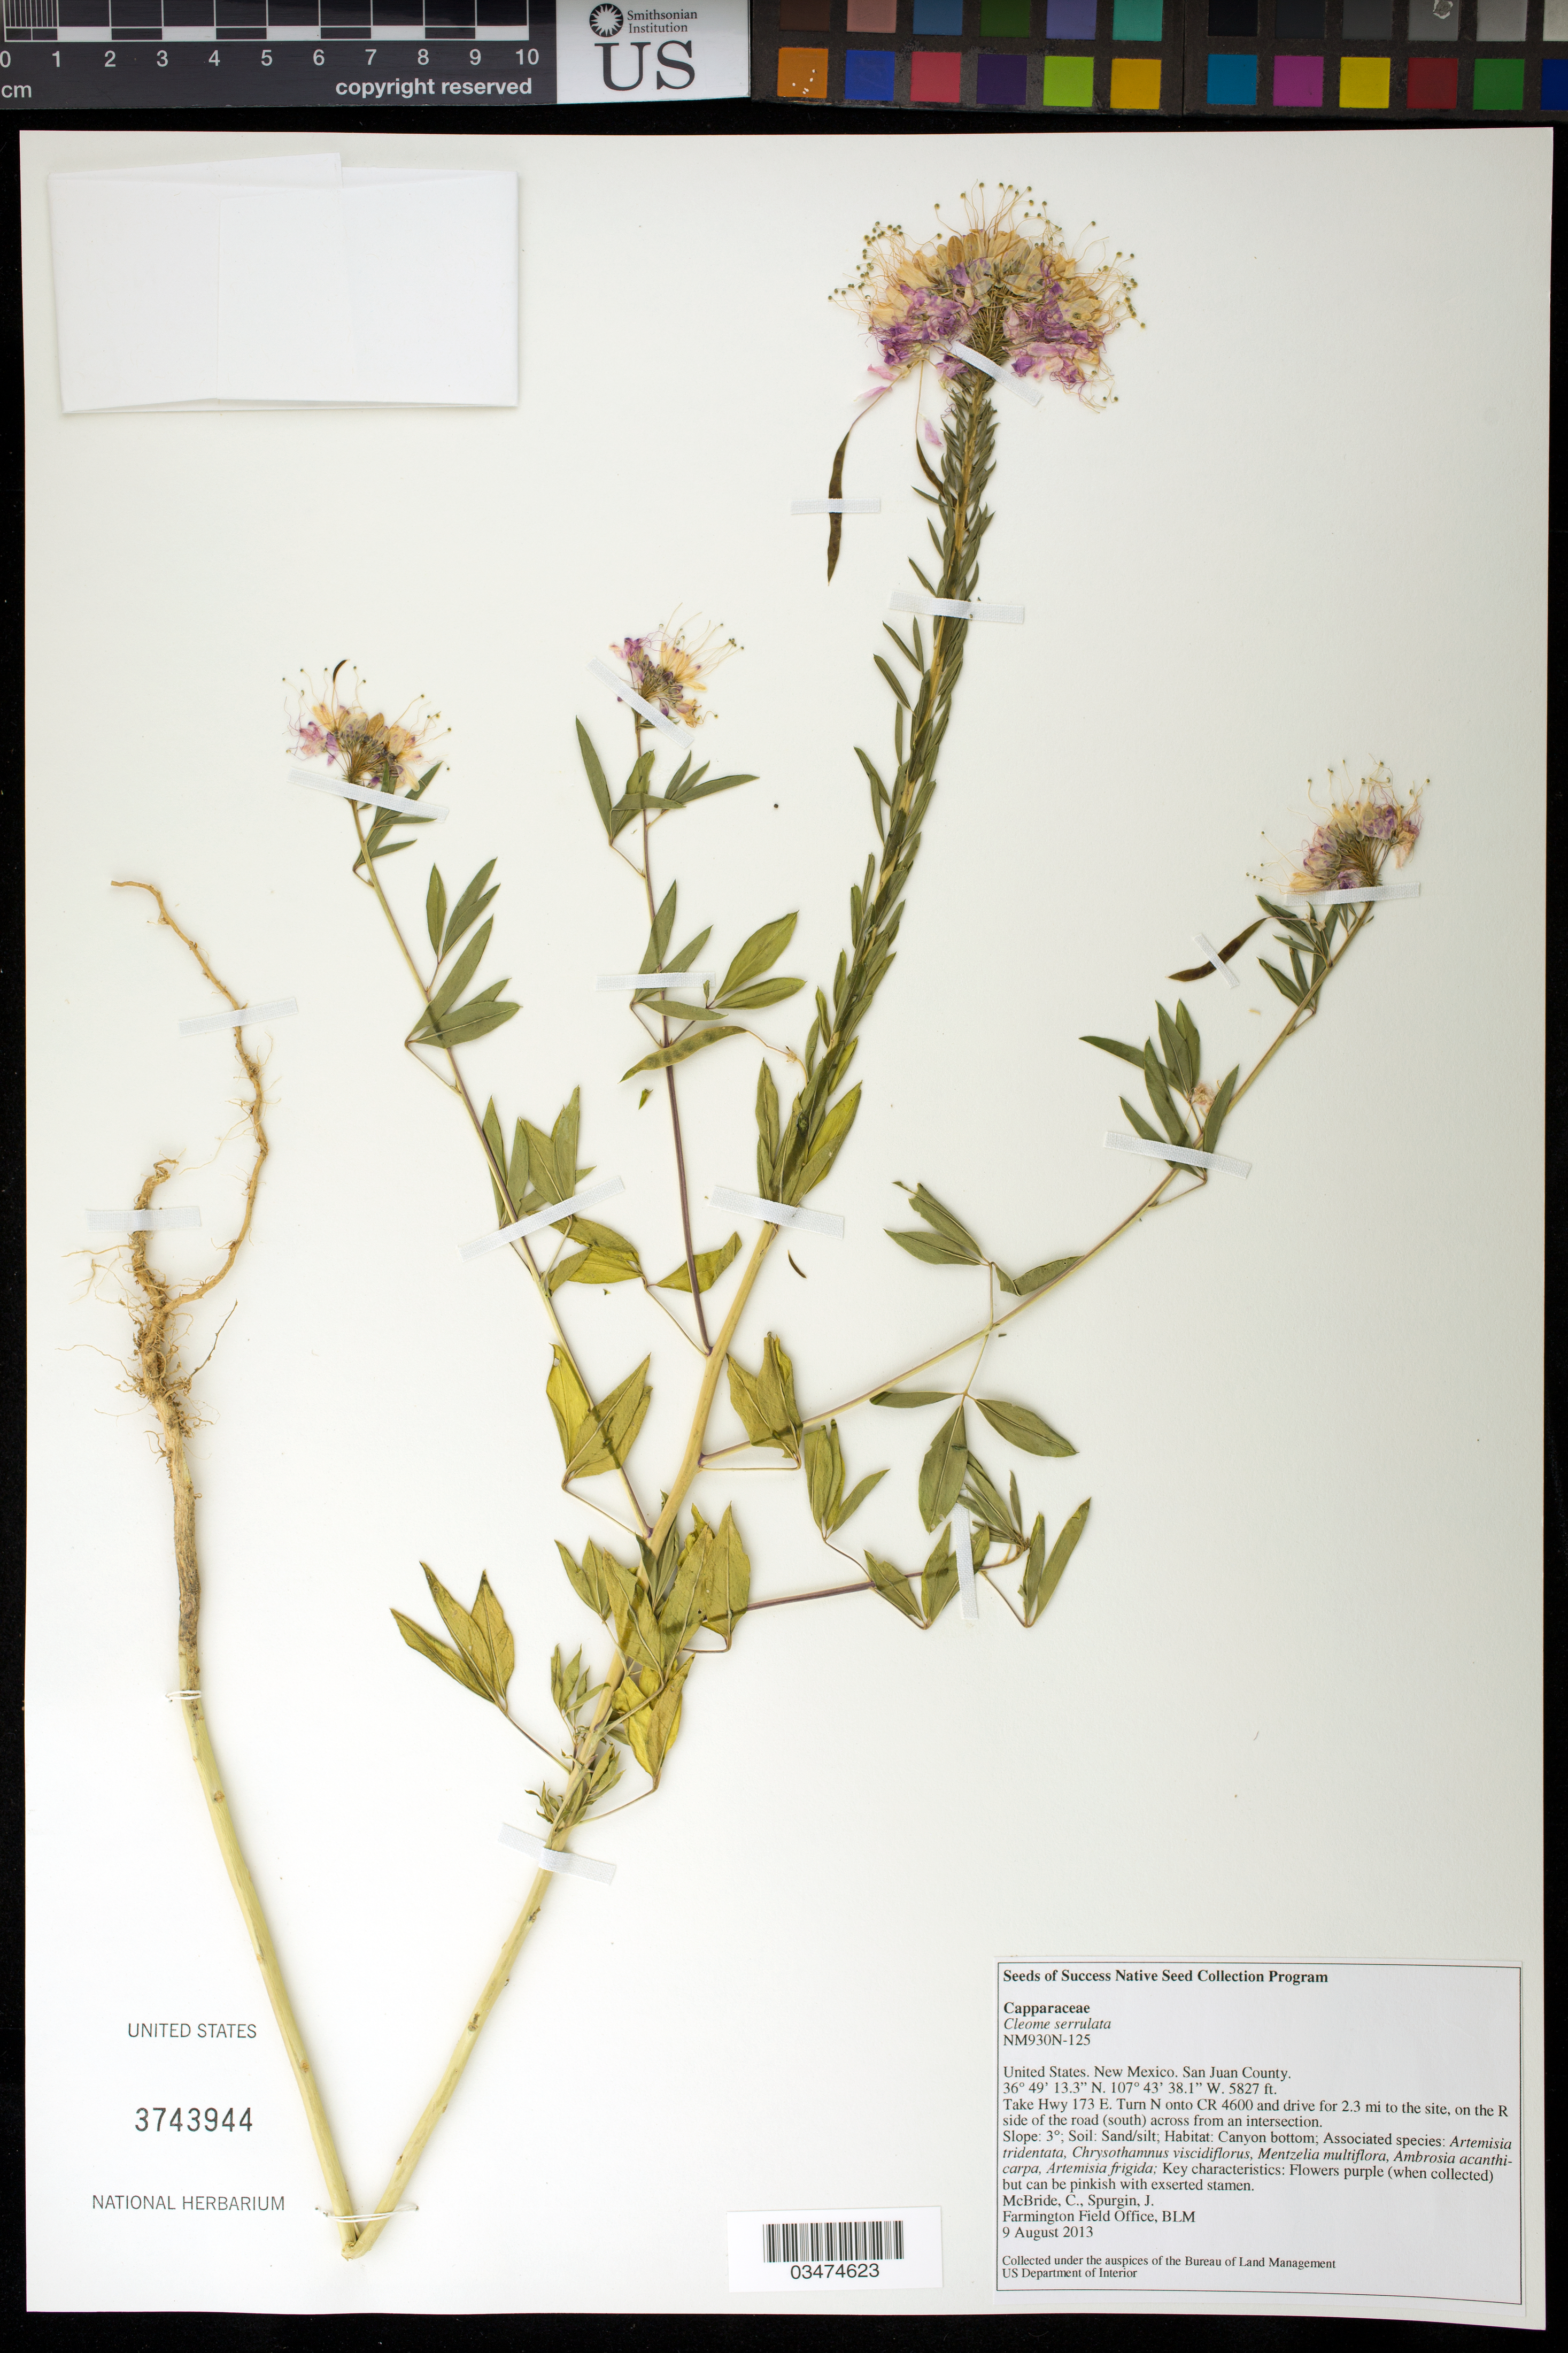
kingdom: Plantae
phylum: Tracheophyta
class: Magnoliopsida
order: Brassicales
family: Cleomaceae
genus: Cleomella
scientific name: Cleomella serrulata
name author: (Pursh) Roalson & J.C. Hall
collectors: C. McBride & J. Spurgin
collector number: NM930N-125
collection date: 2013-08-09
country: United States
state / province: New Mexico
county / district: San Juan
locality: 2.3 mi. on CR 4600, R side (south) of the road across from an intersection.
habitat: Sand/silt. Canyon bottom.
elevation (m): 1776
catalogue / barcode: US 3743944